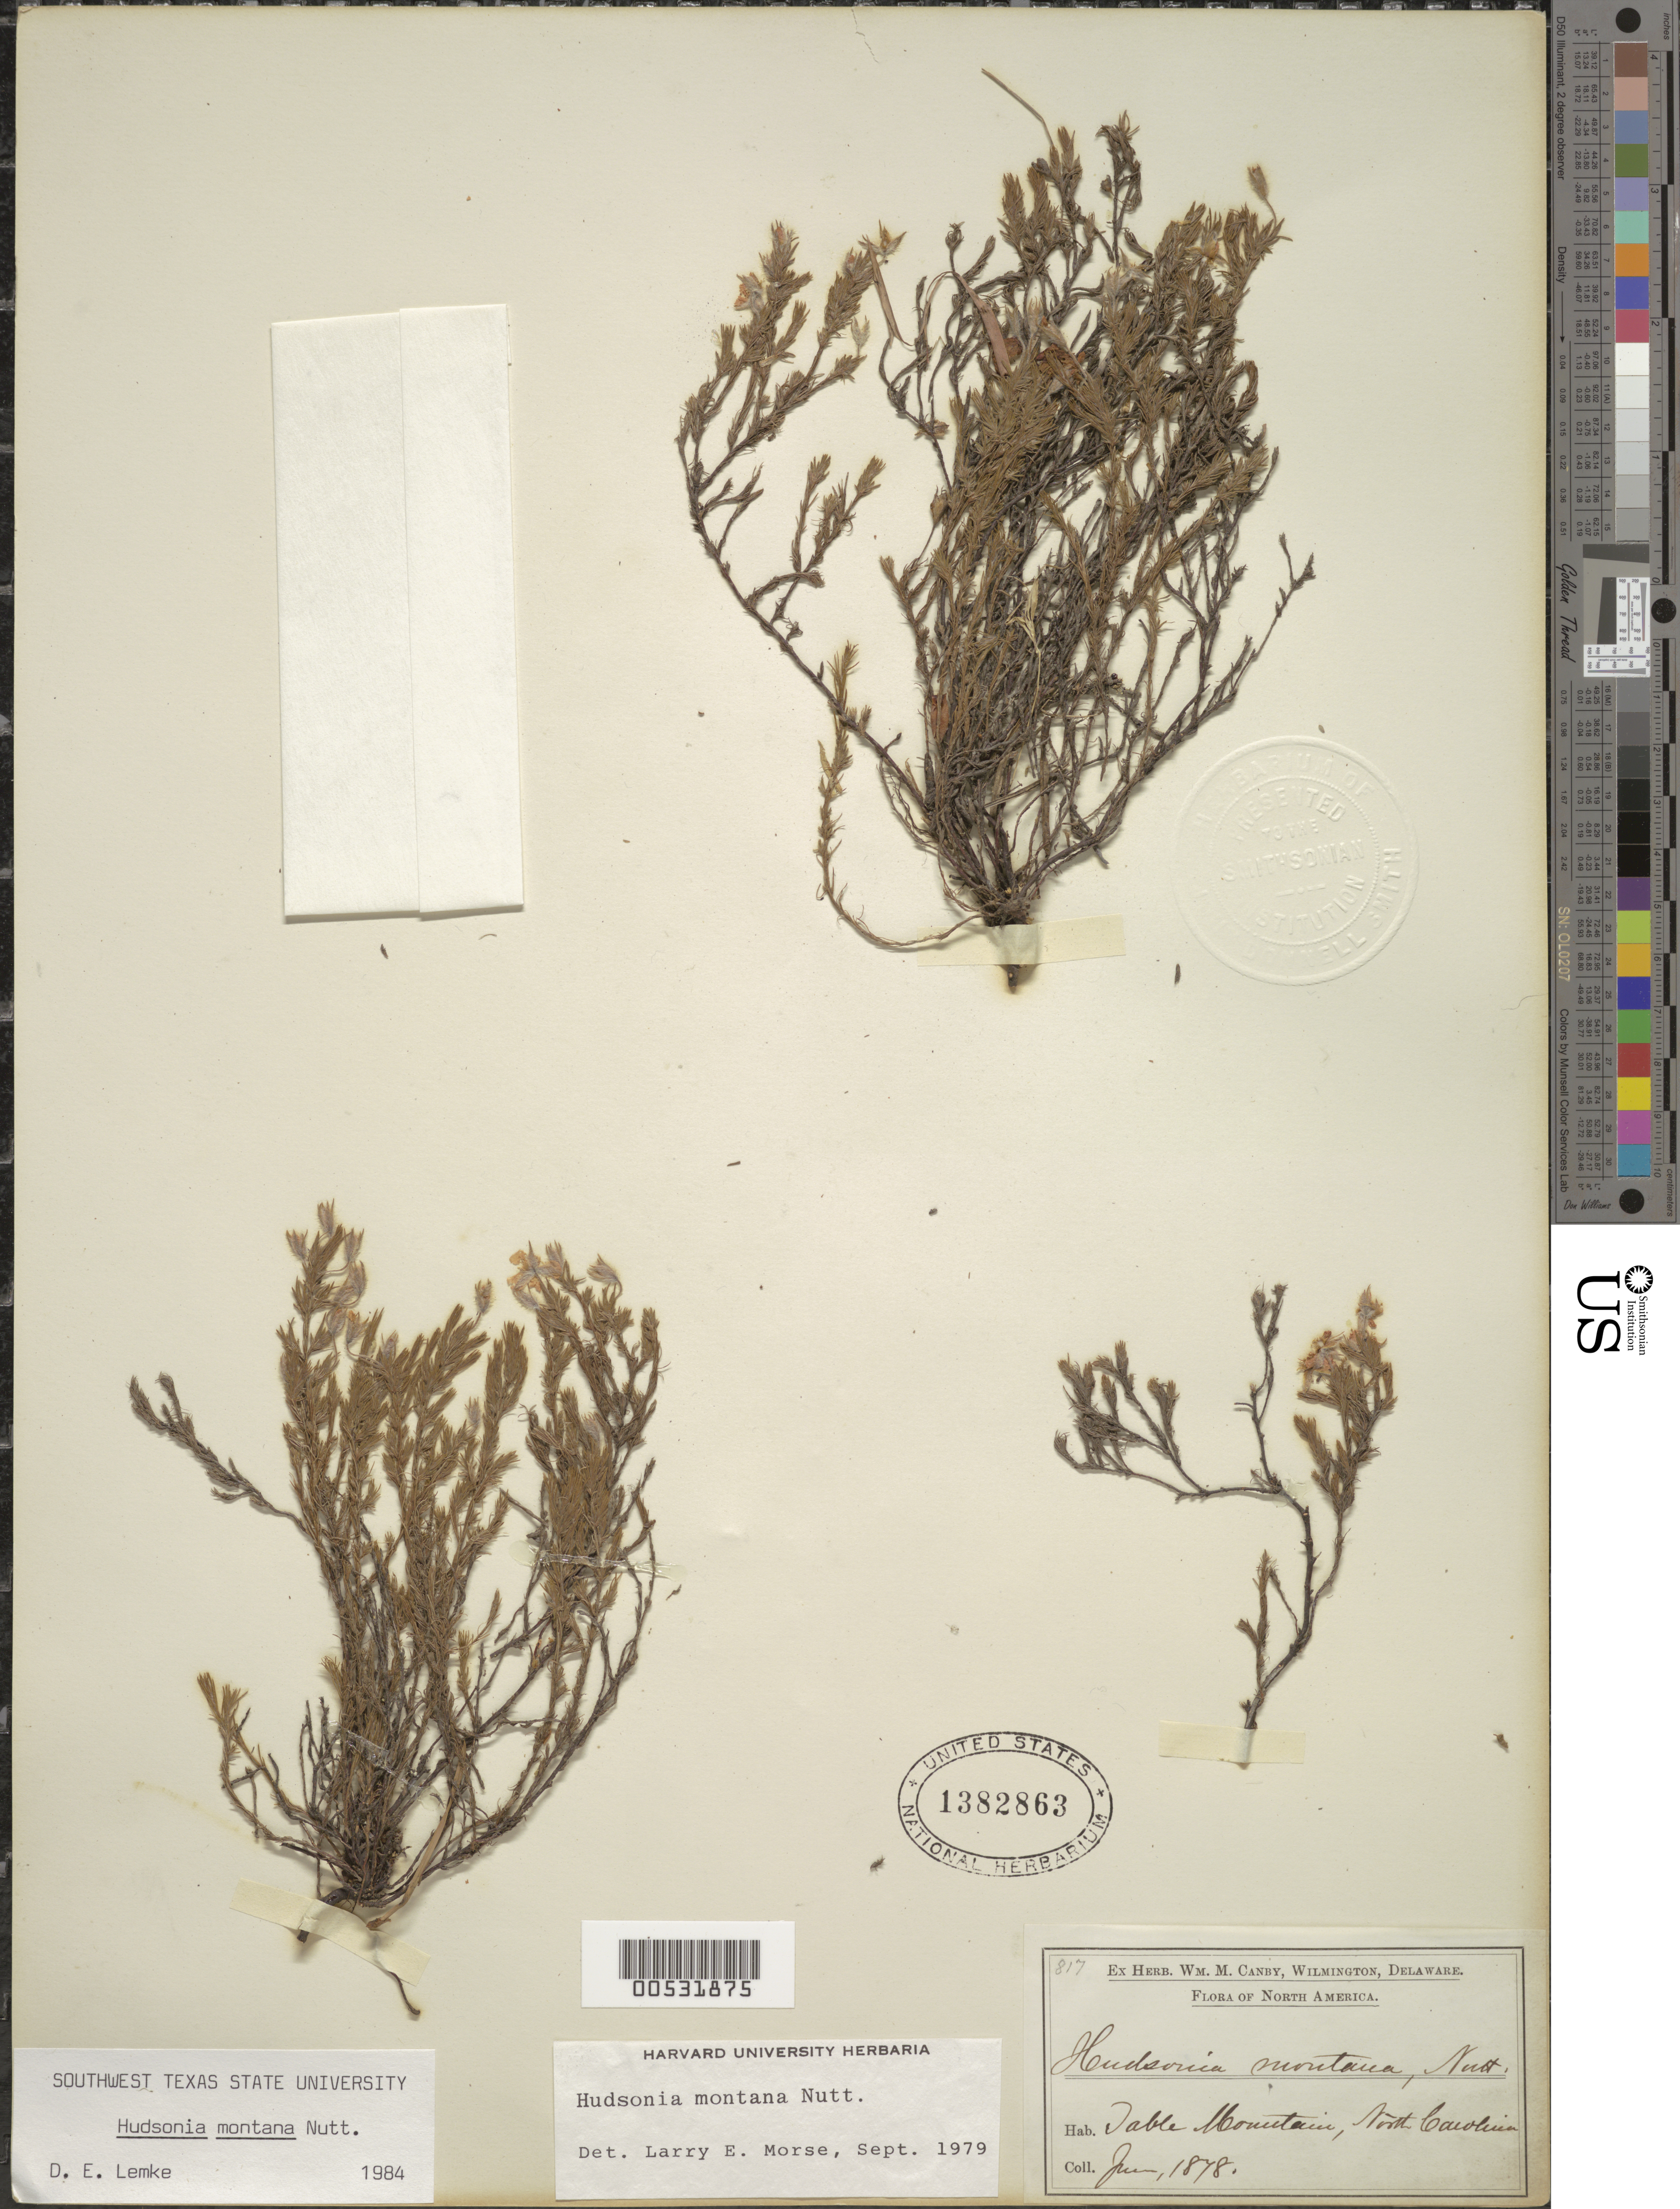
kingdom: Plantae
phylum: Tracheophyta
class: Magnoliopsida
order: Malvales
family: Cistaceae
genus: Hudsonia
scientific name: Hudsonia montana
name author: Nutt.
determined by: Lemke, D. E.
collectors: W. M. Canby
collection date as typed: Jun 1878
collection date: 1878-06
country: United States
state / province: North Carolina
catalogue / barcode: US 1382863